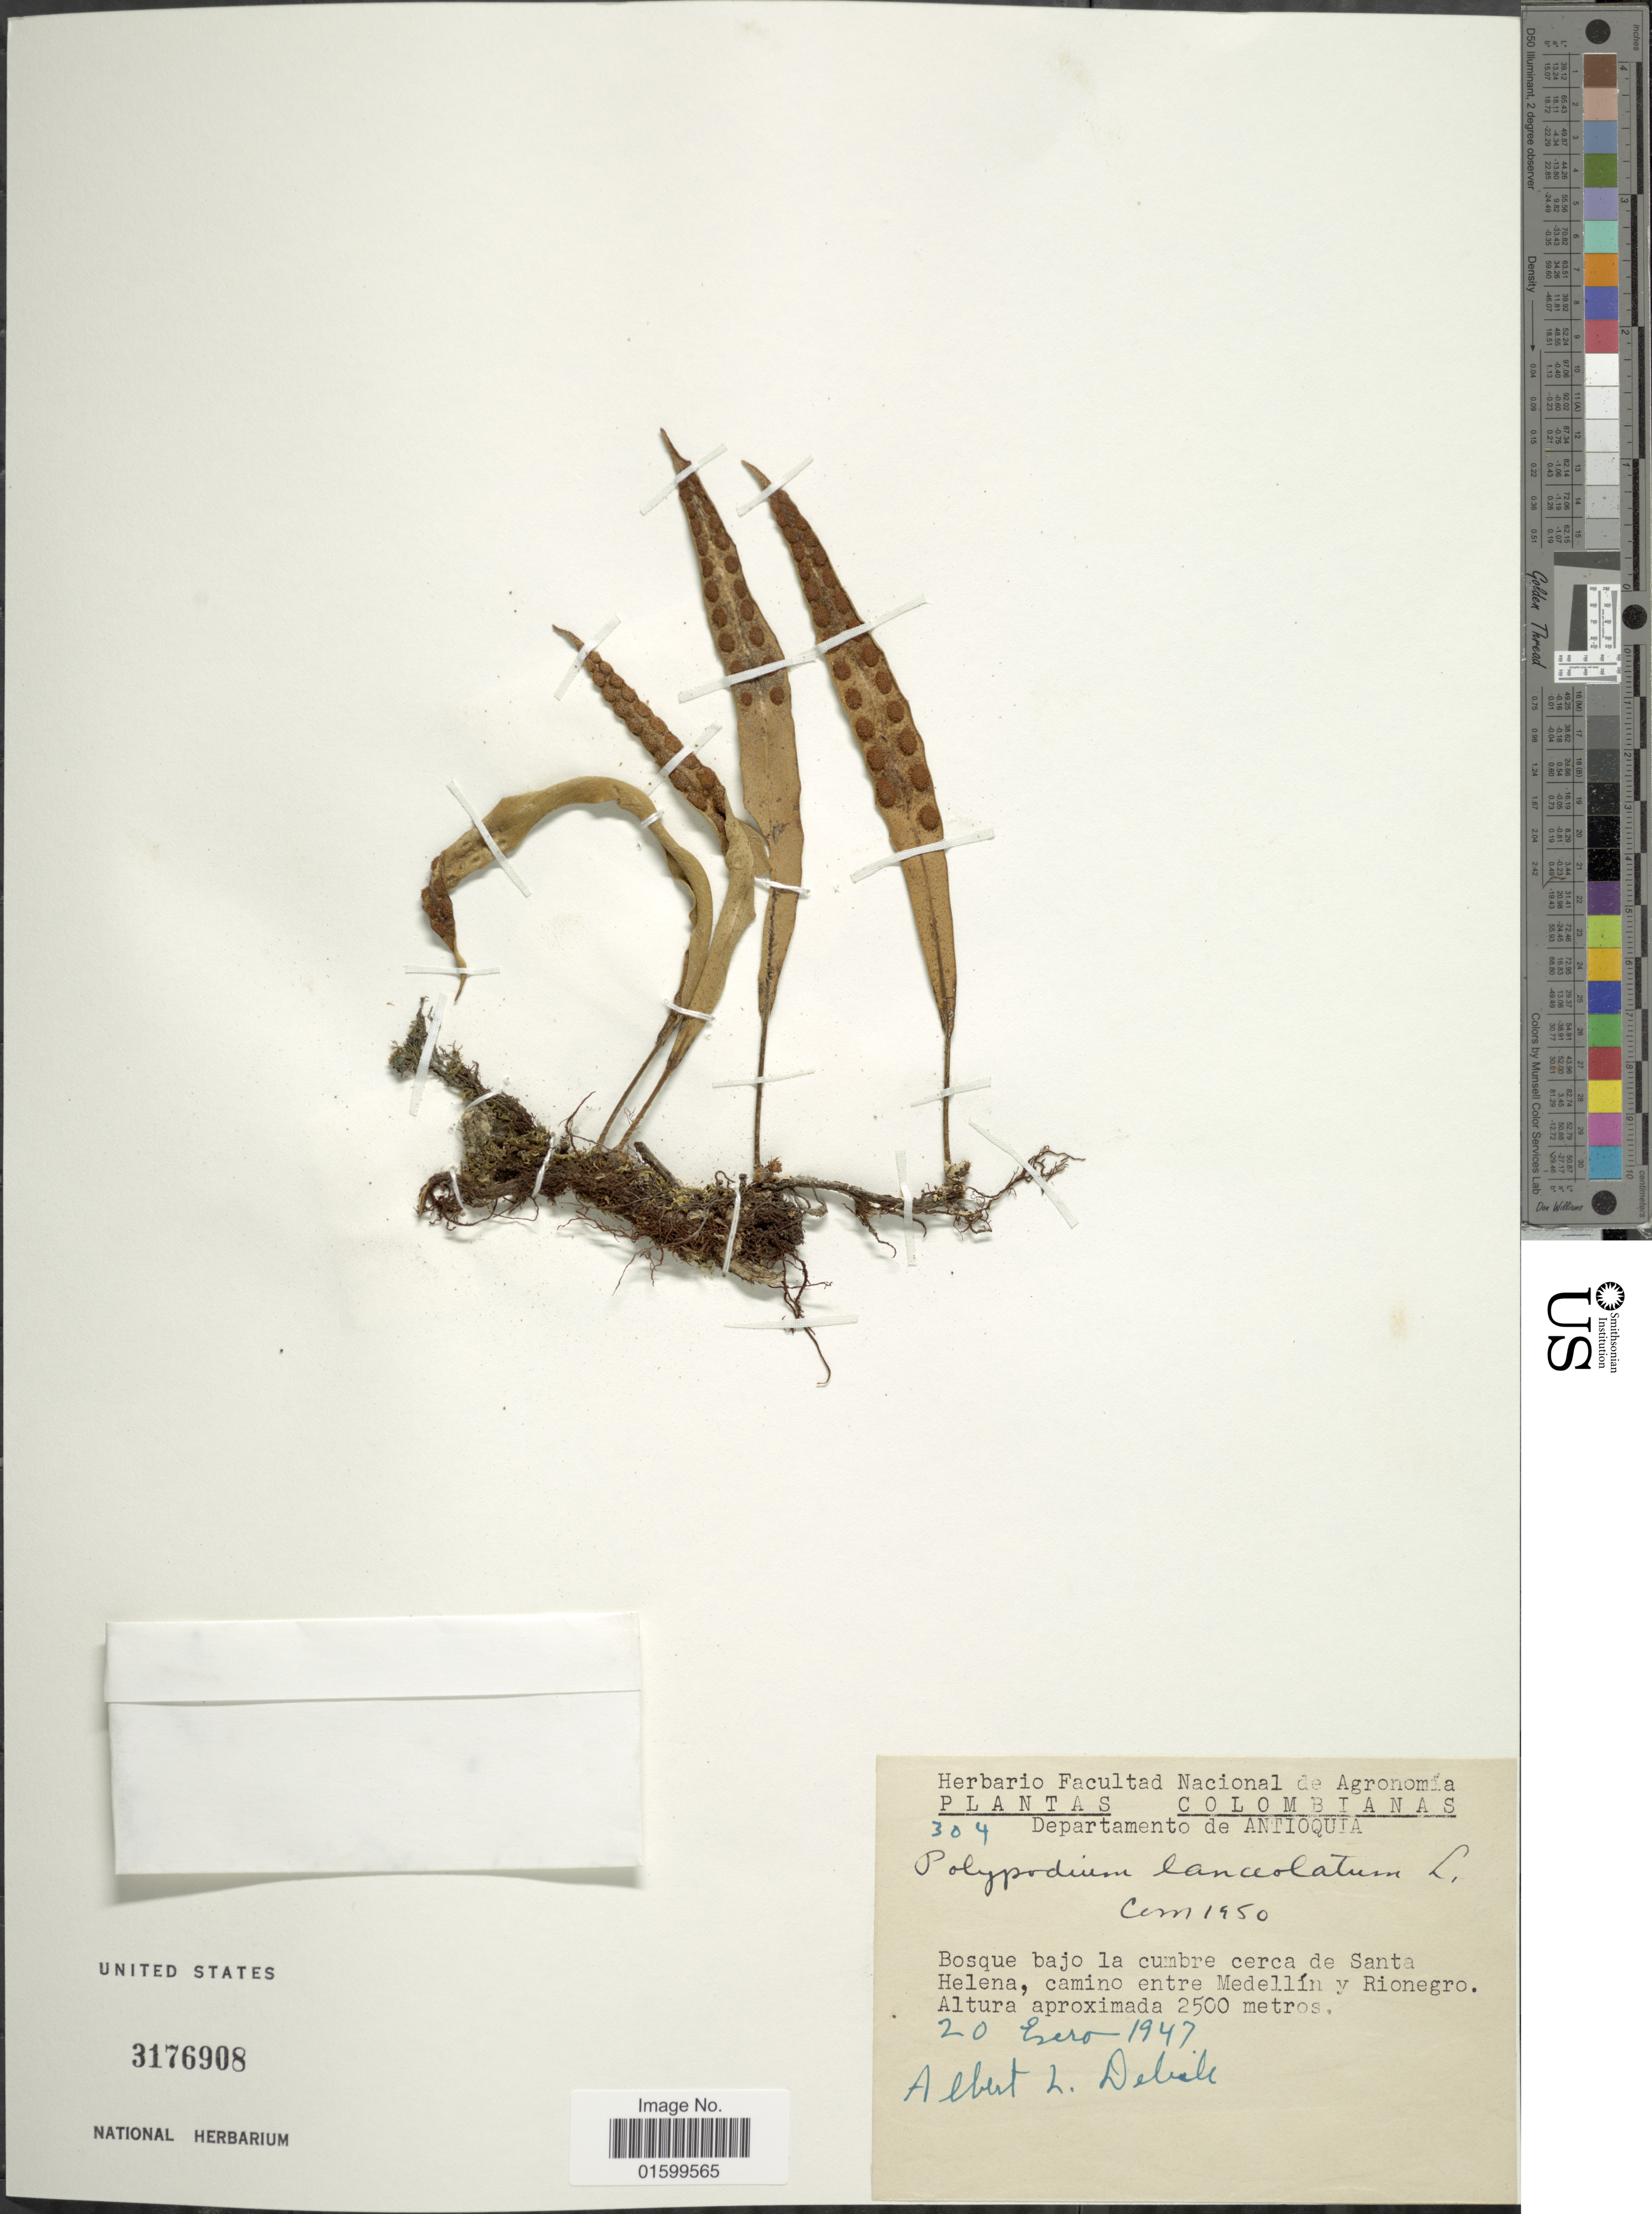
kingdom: Plantae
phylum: Tracheophyta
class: Polypodiopsida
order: Polypodiales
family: Polypodiaceae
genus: Pleopeltis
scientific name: Pleopeltis macrocarpa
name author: (Bory ex Willd.) Kaulf.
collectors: A. Delisle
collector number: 304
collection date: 1947-01-20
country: Colombia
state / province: Antioquia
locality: Departamento de Antioquia, cerca de Santa Helena, camino entre Medellin y Rionegro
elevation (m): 2500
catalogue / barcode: US 3176908